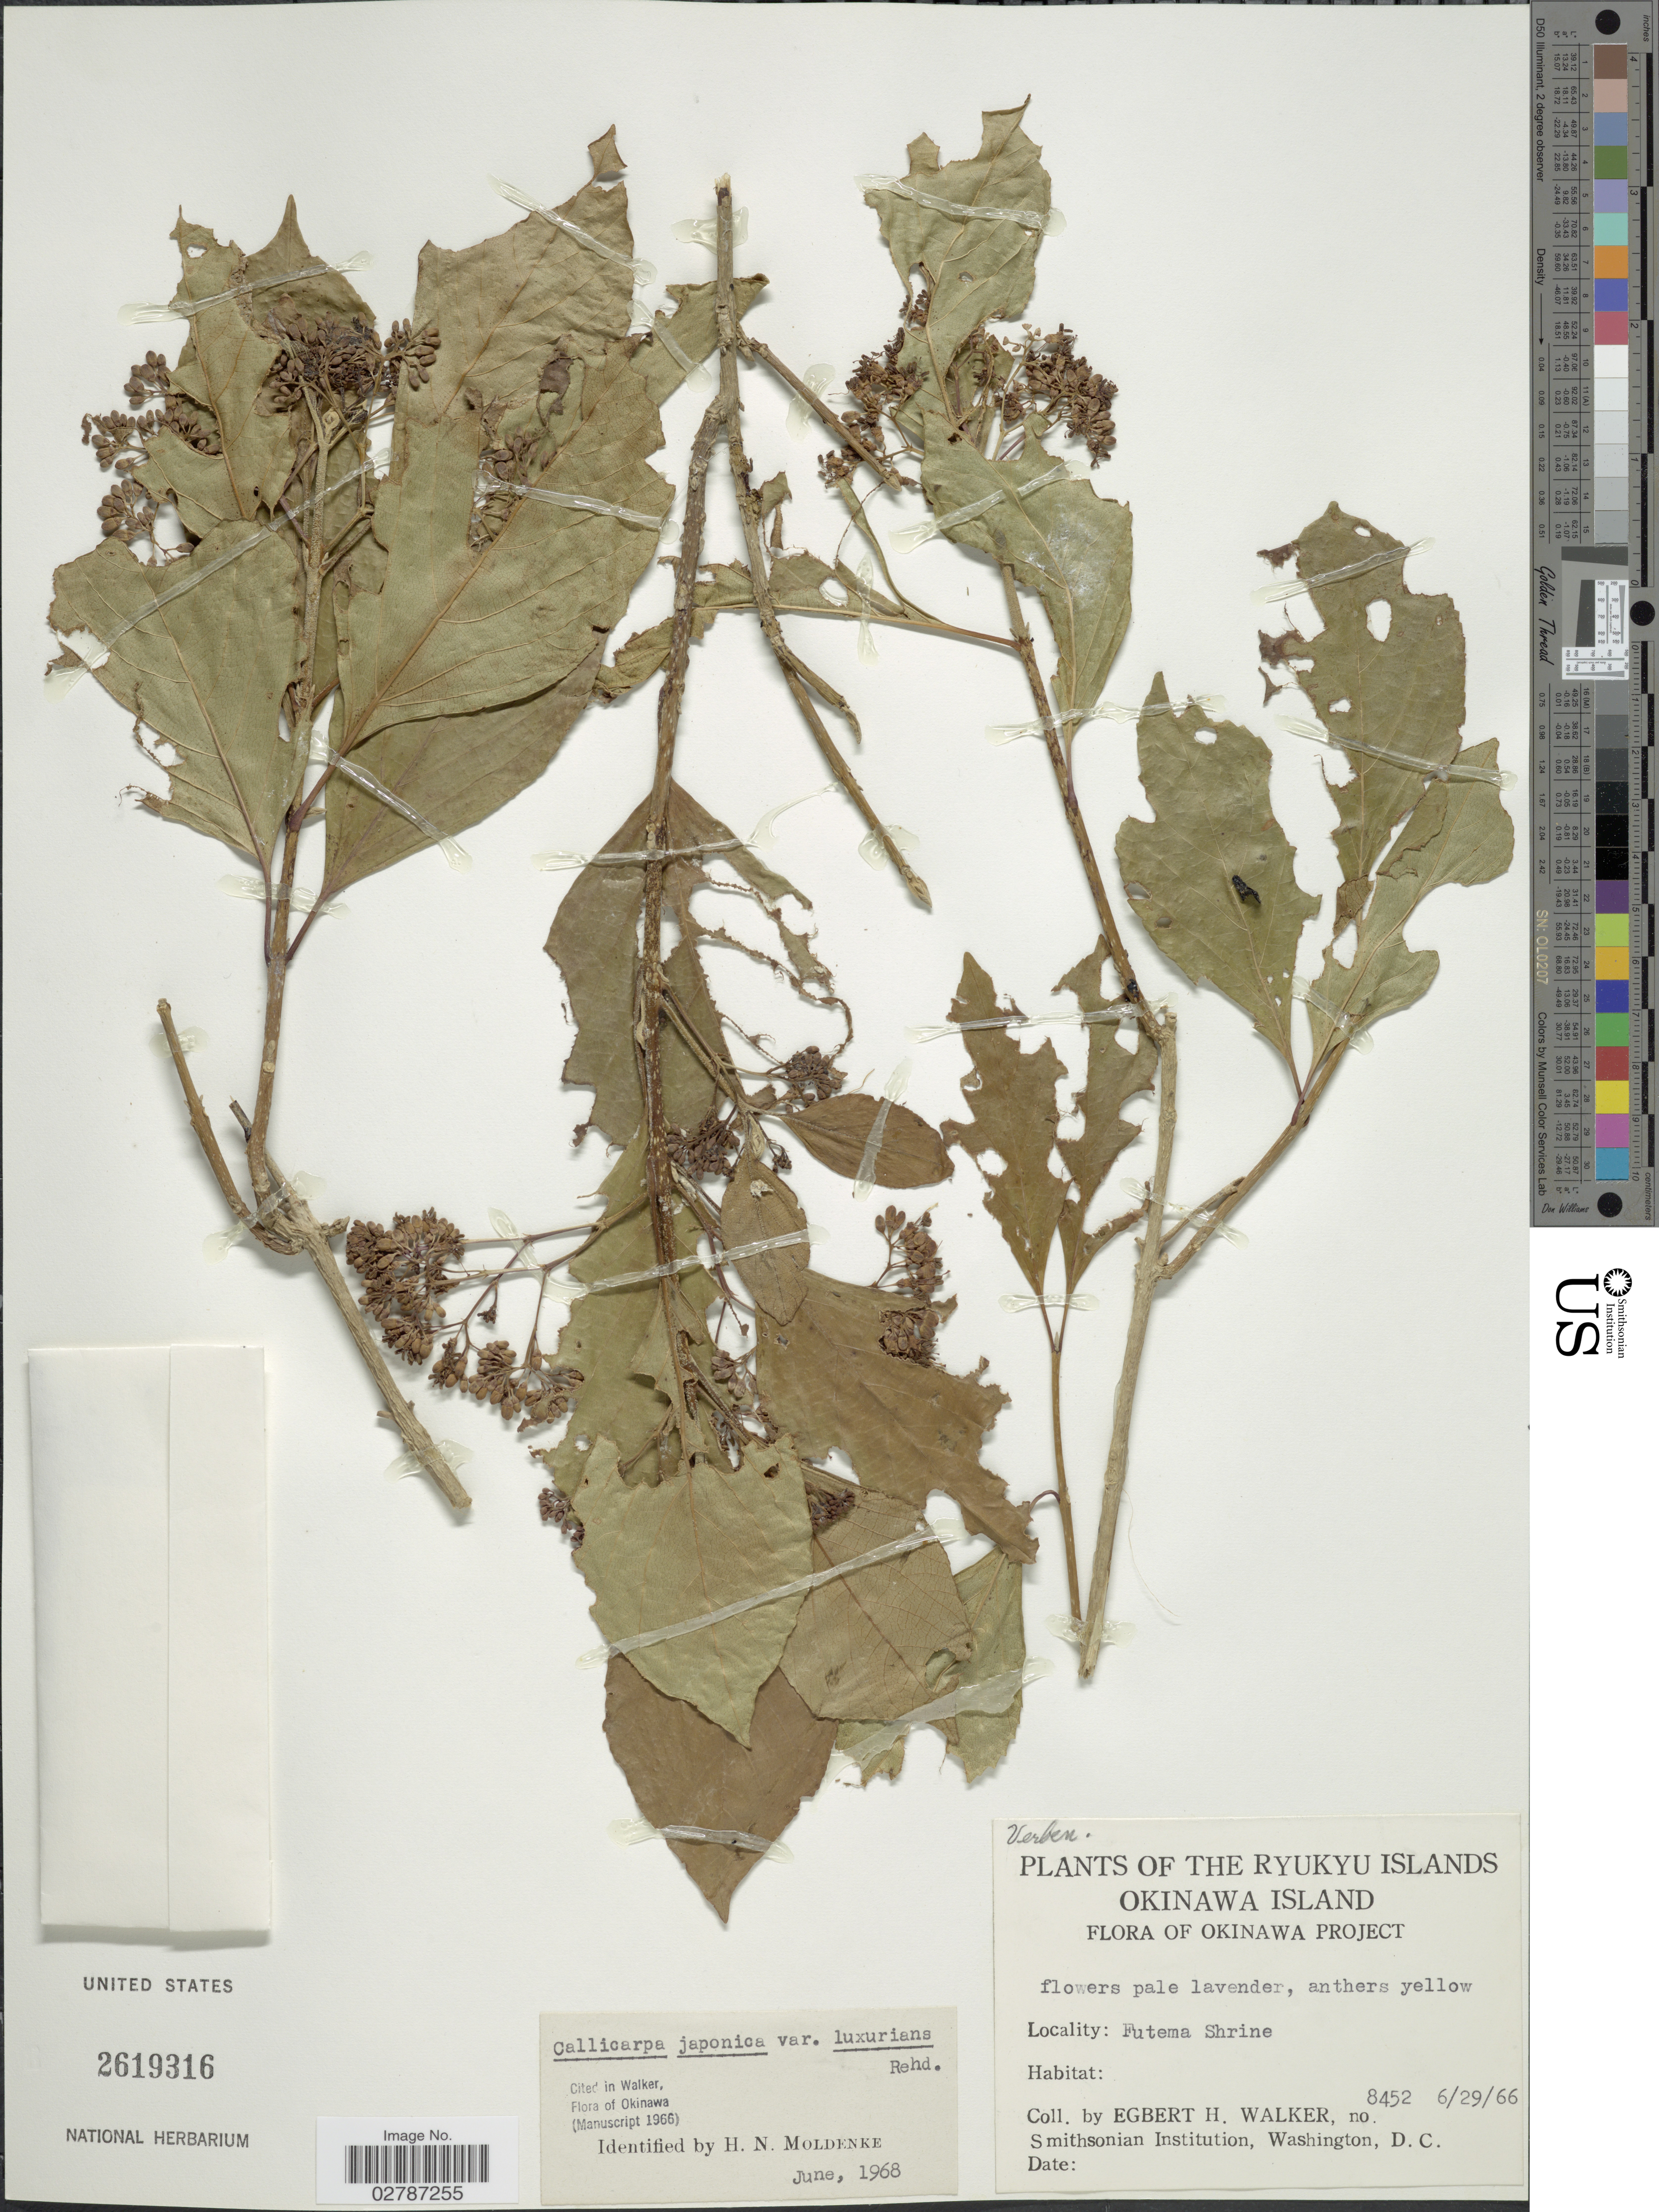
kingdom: Plantae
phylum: Tracheophyta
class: Magnoliopsida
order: Lamiales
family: Lamiaceae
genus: Callicarpa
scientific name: Callicarpa japonica var. luxurians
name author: Rehder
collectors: E. H. Walker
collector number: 8452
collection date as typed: Transcribed d/m/y: 29/6/66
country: Japan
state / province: Okinawa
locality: Ryukyu Islands. Okinawa Island. Okinawa Project. Futema Shrine.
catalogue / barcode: US 2619316